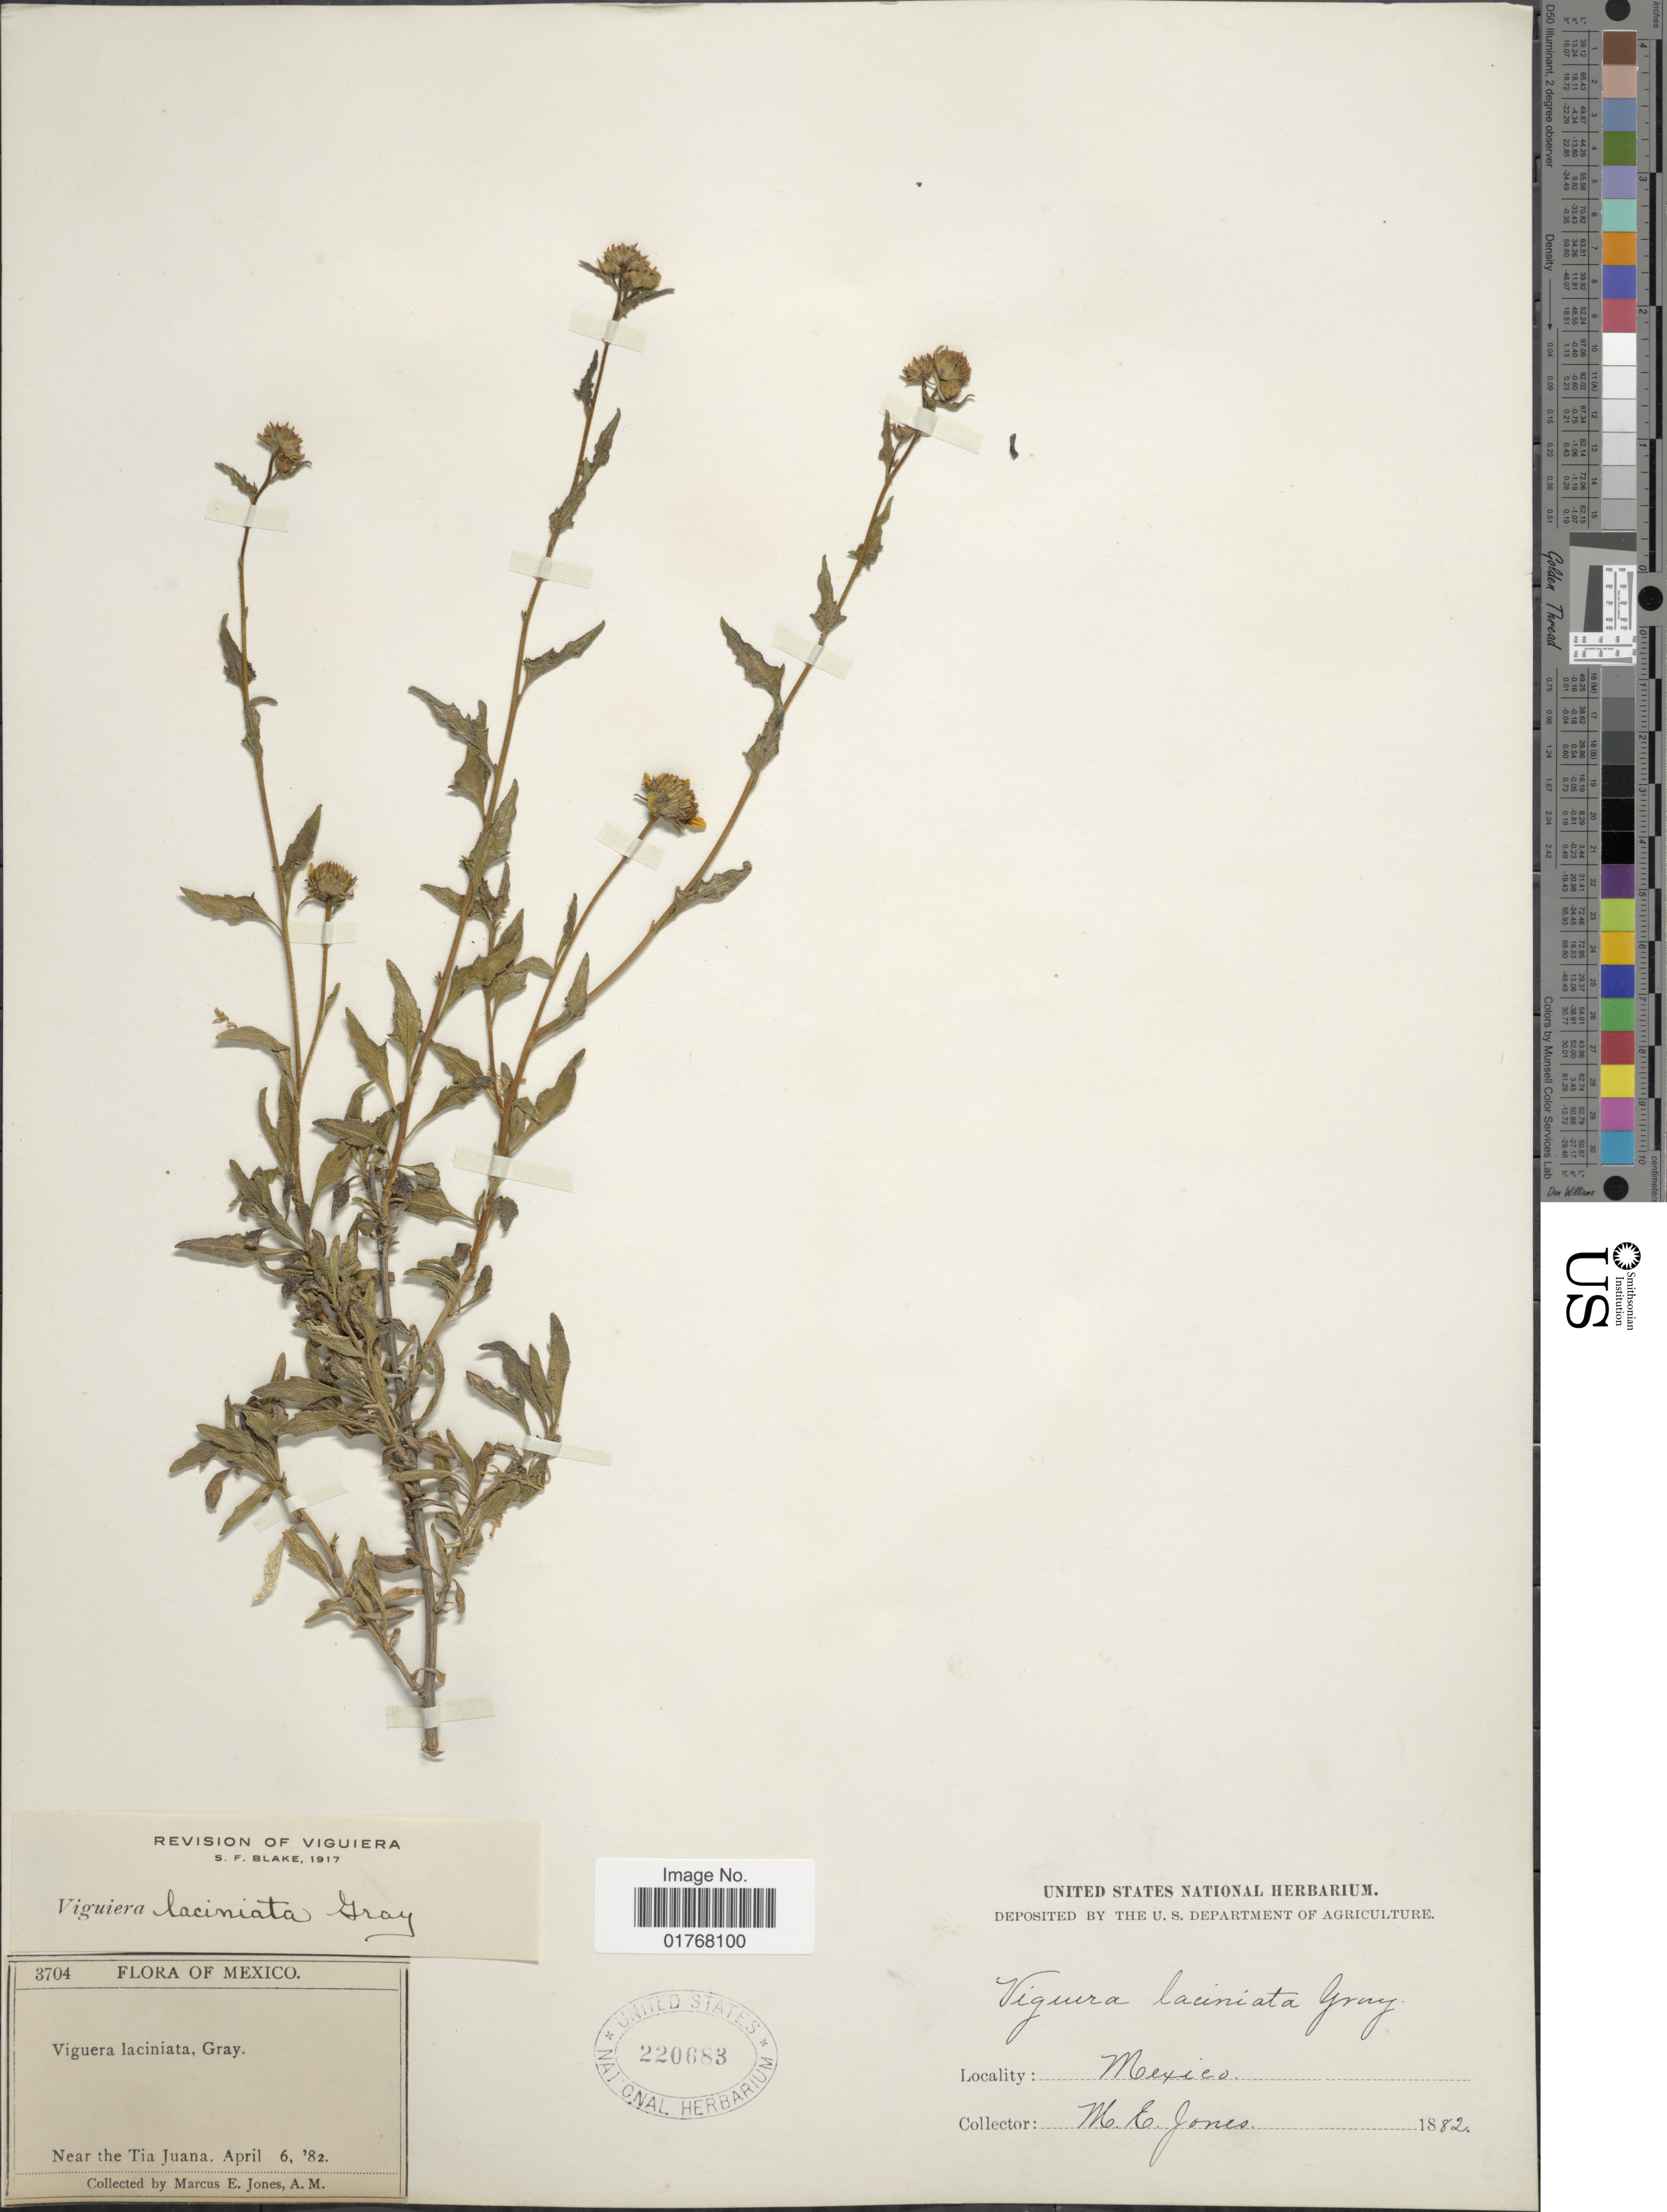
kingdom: Plantae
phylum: Tracheophyta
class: Magnoliopsida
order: Asterales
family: Asteraceae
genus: Viguiera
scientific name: Viguiera laciniata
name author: A. Gray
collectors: M. E. Jones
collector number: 3704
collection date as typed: Transcribed d/m/y: 6/4/82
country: Mexico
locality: Near the Tia Juana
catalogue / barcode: US 220683